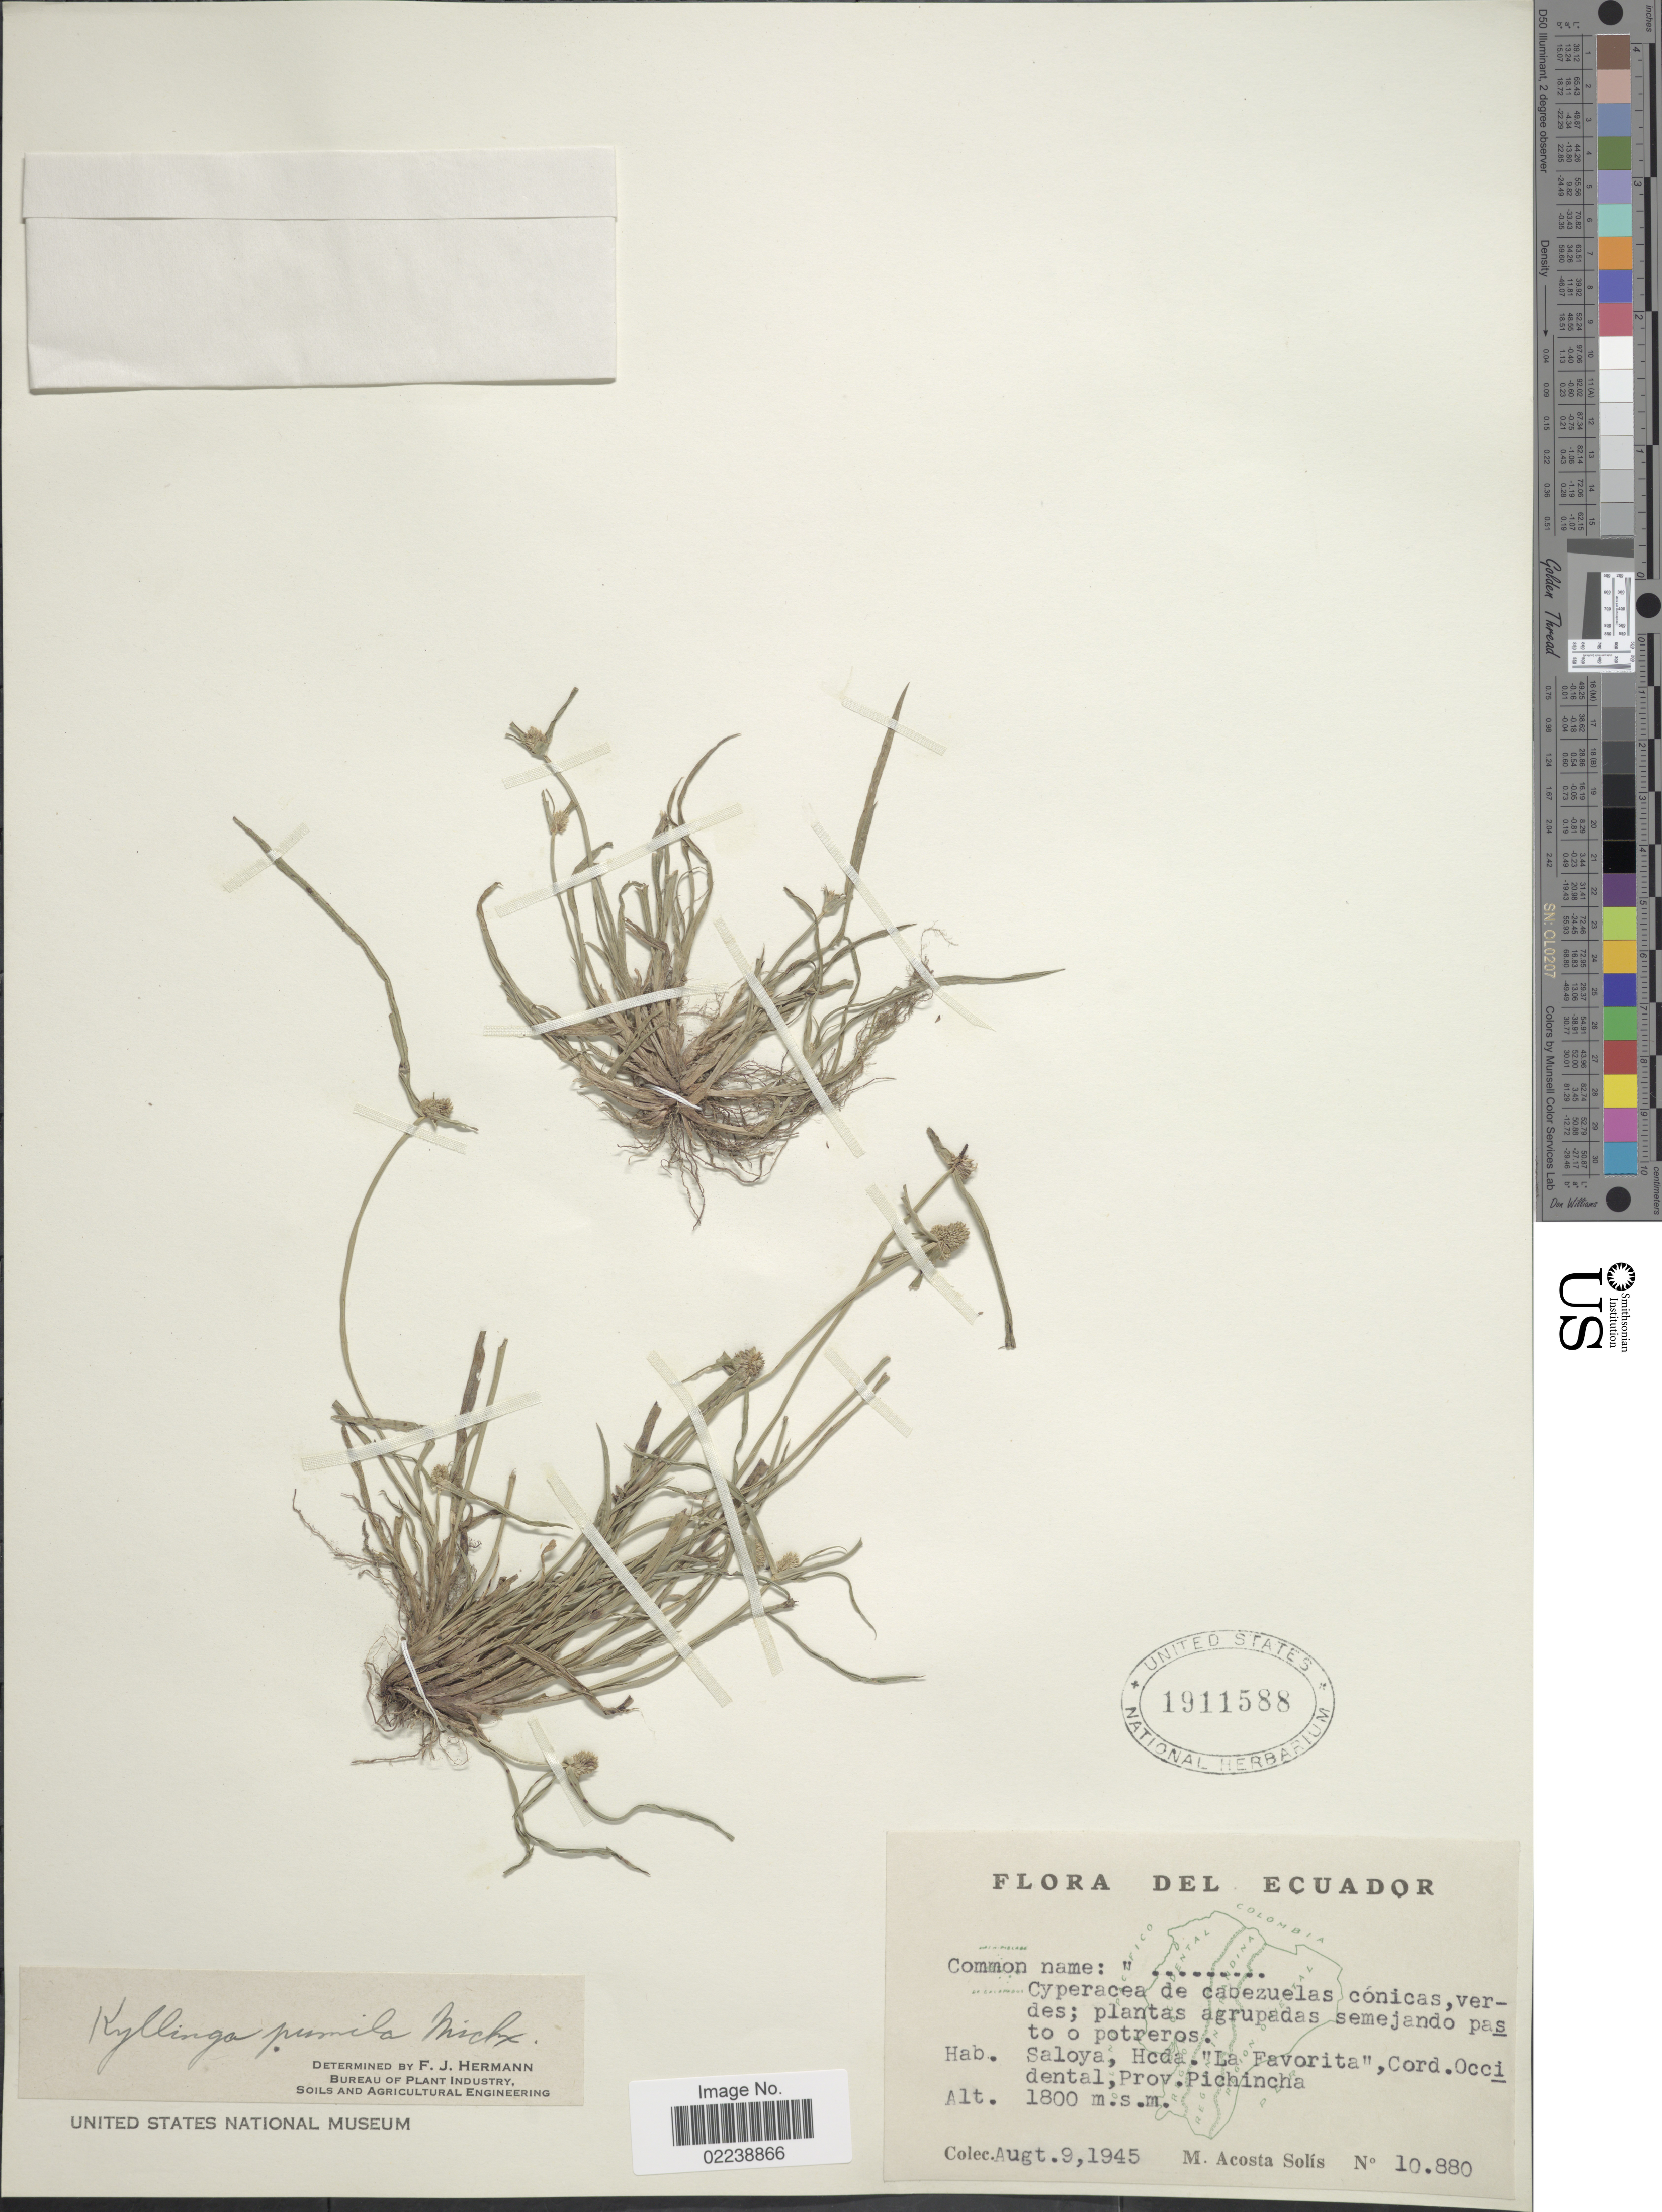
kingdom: Plantae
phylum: Tracheophyta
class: Liliopsida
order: Poales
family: Cyperaceae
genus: Cyperus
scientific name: Cyperus hortensis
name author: (Salzm. ex Steud.) Dorr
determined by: Strong, Mark T., (BOT), Smithsonian Institution - National Museum of Natural History (UNITED STATES)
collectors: M. Acosta Solis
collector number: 10880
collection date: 1945-08-09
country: Ecuador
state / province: Pichincha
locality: Saloya, Hcda. "La Favorita" Cord Occidental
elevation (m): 1800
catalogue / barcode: US 1911588